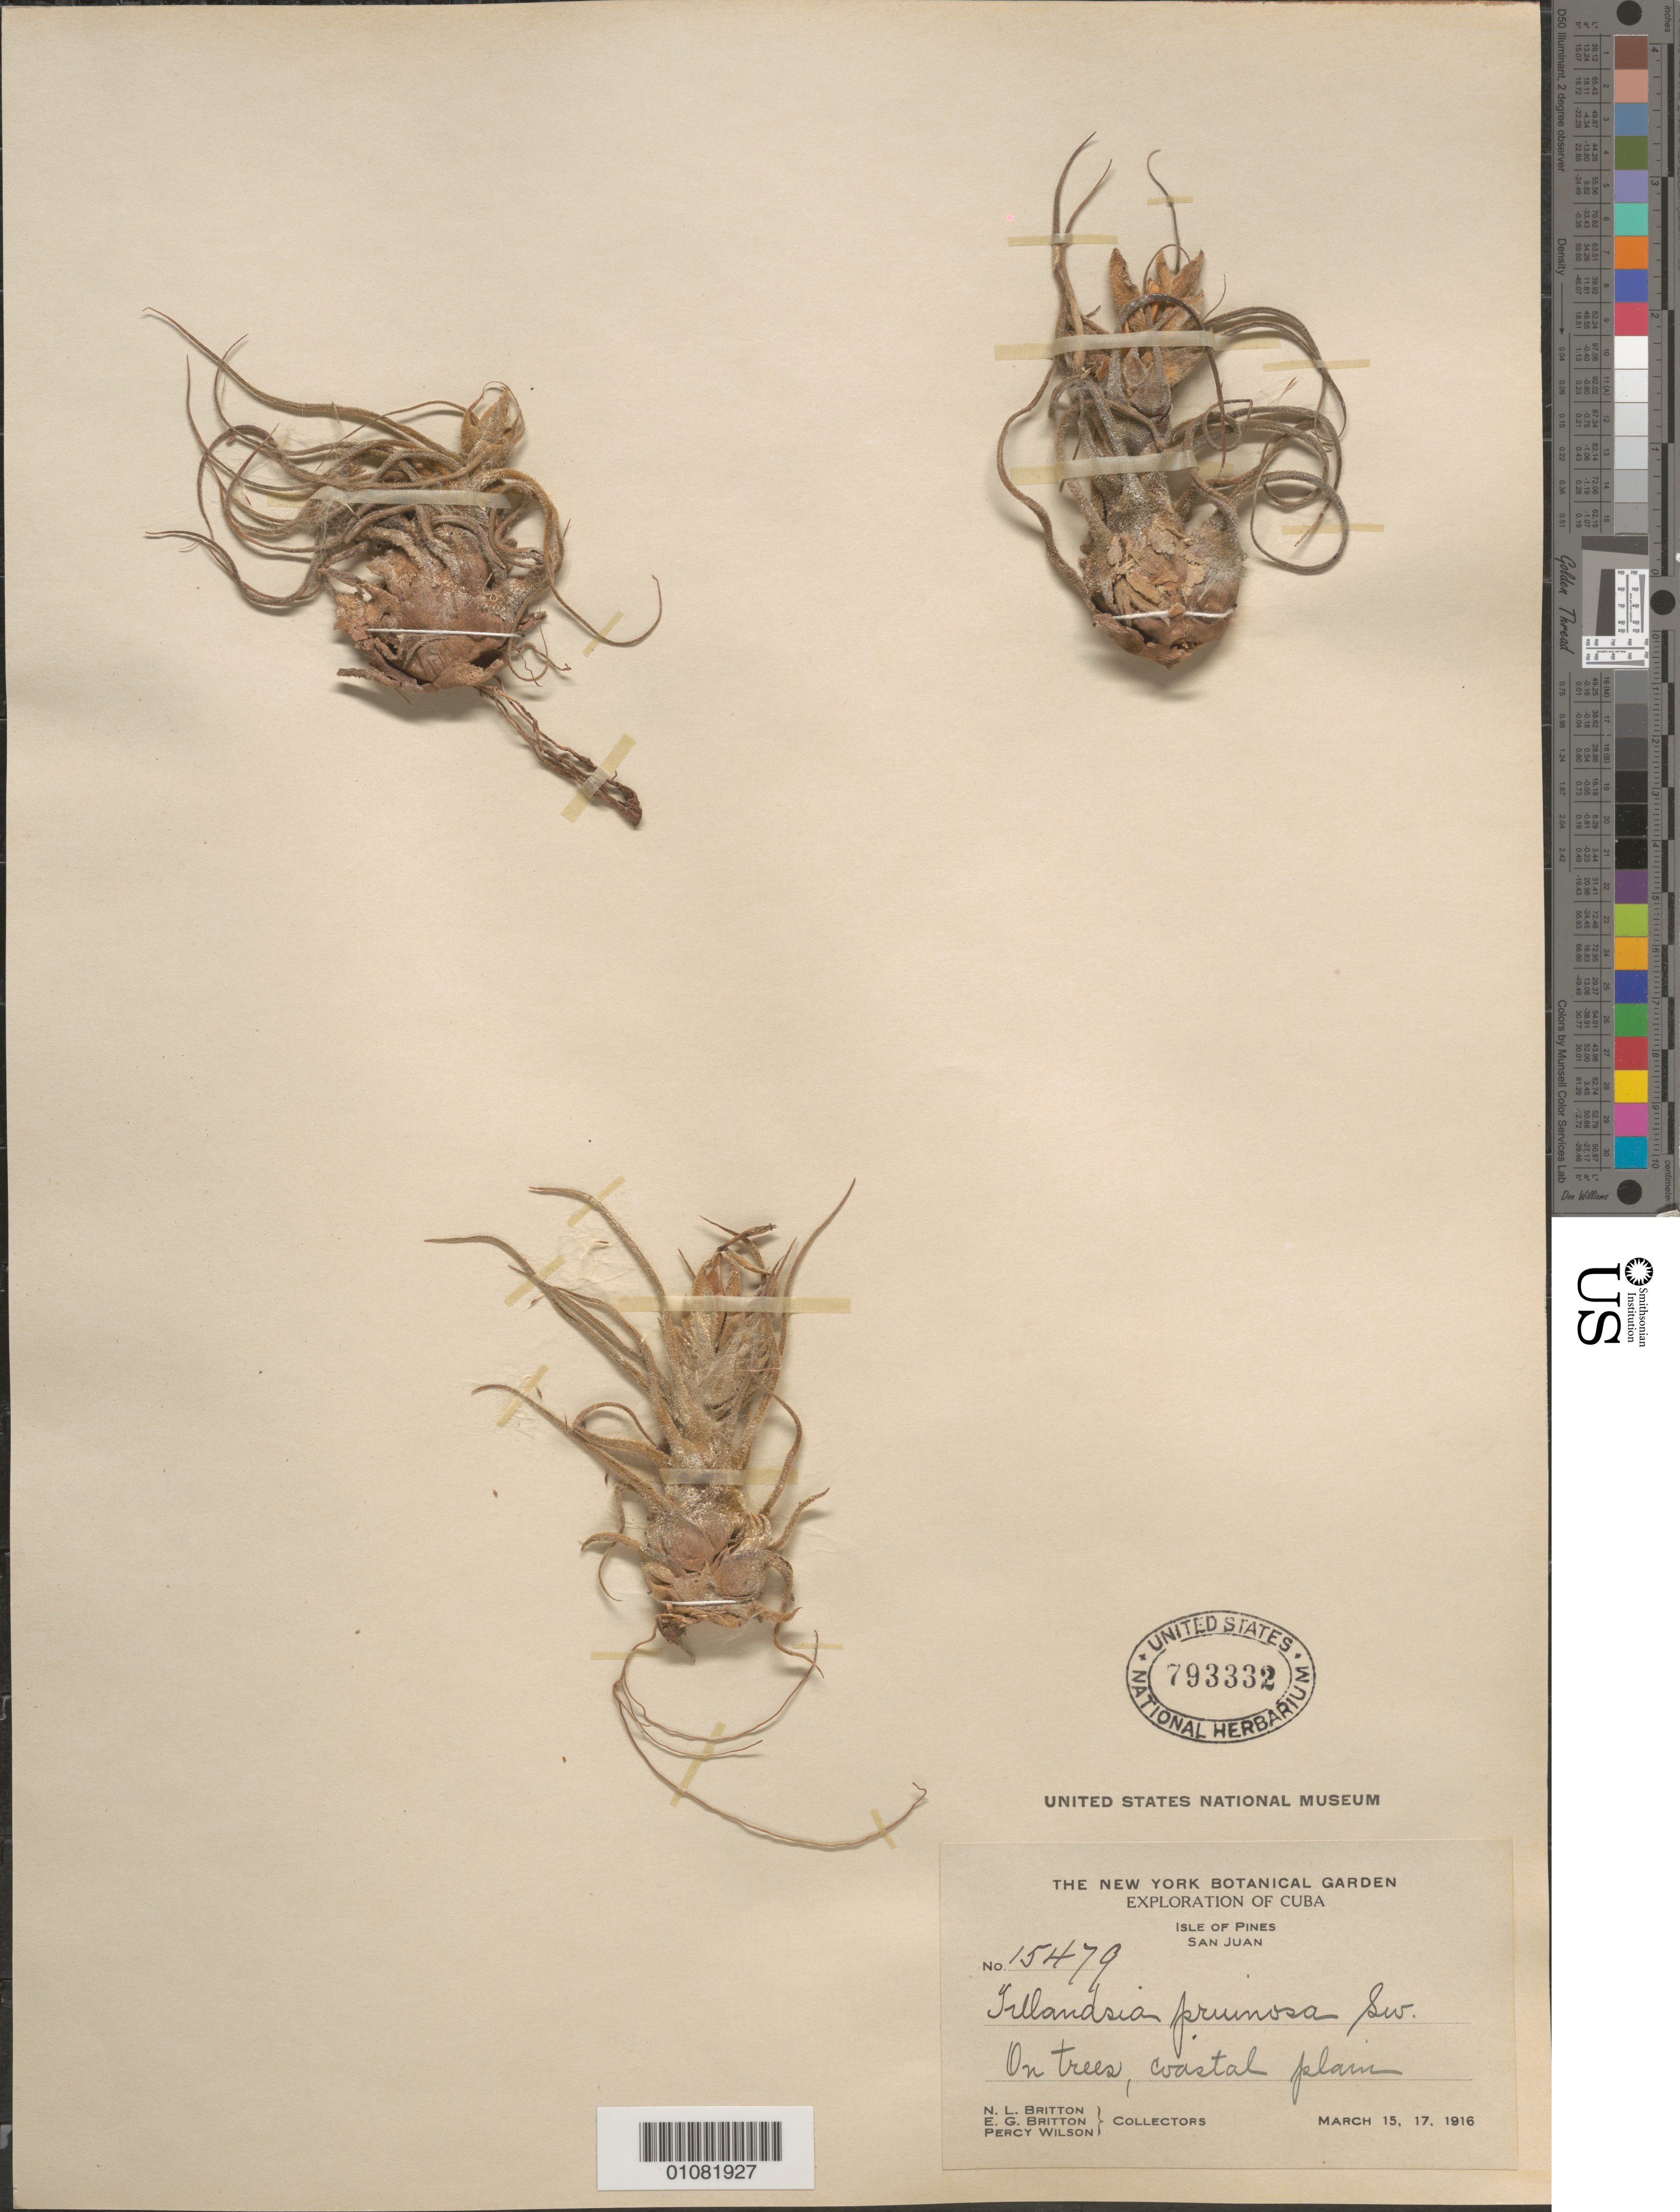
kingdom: Plantae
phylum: Tracheophyta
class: Liliopsida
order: Poales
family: Bromeliaceae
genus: Tillandsia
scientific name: Tillandsia pruinosa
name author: Sw.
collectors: N. Britton, E. G. Britton & P. Wilson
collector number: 15479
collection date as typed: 15 Mar 1916 and 17 Mar 1916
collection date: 1916-03-15,1916-03-17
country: Cuba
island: Isla de la Juventud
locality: San Juan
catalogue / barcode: US 793332